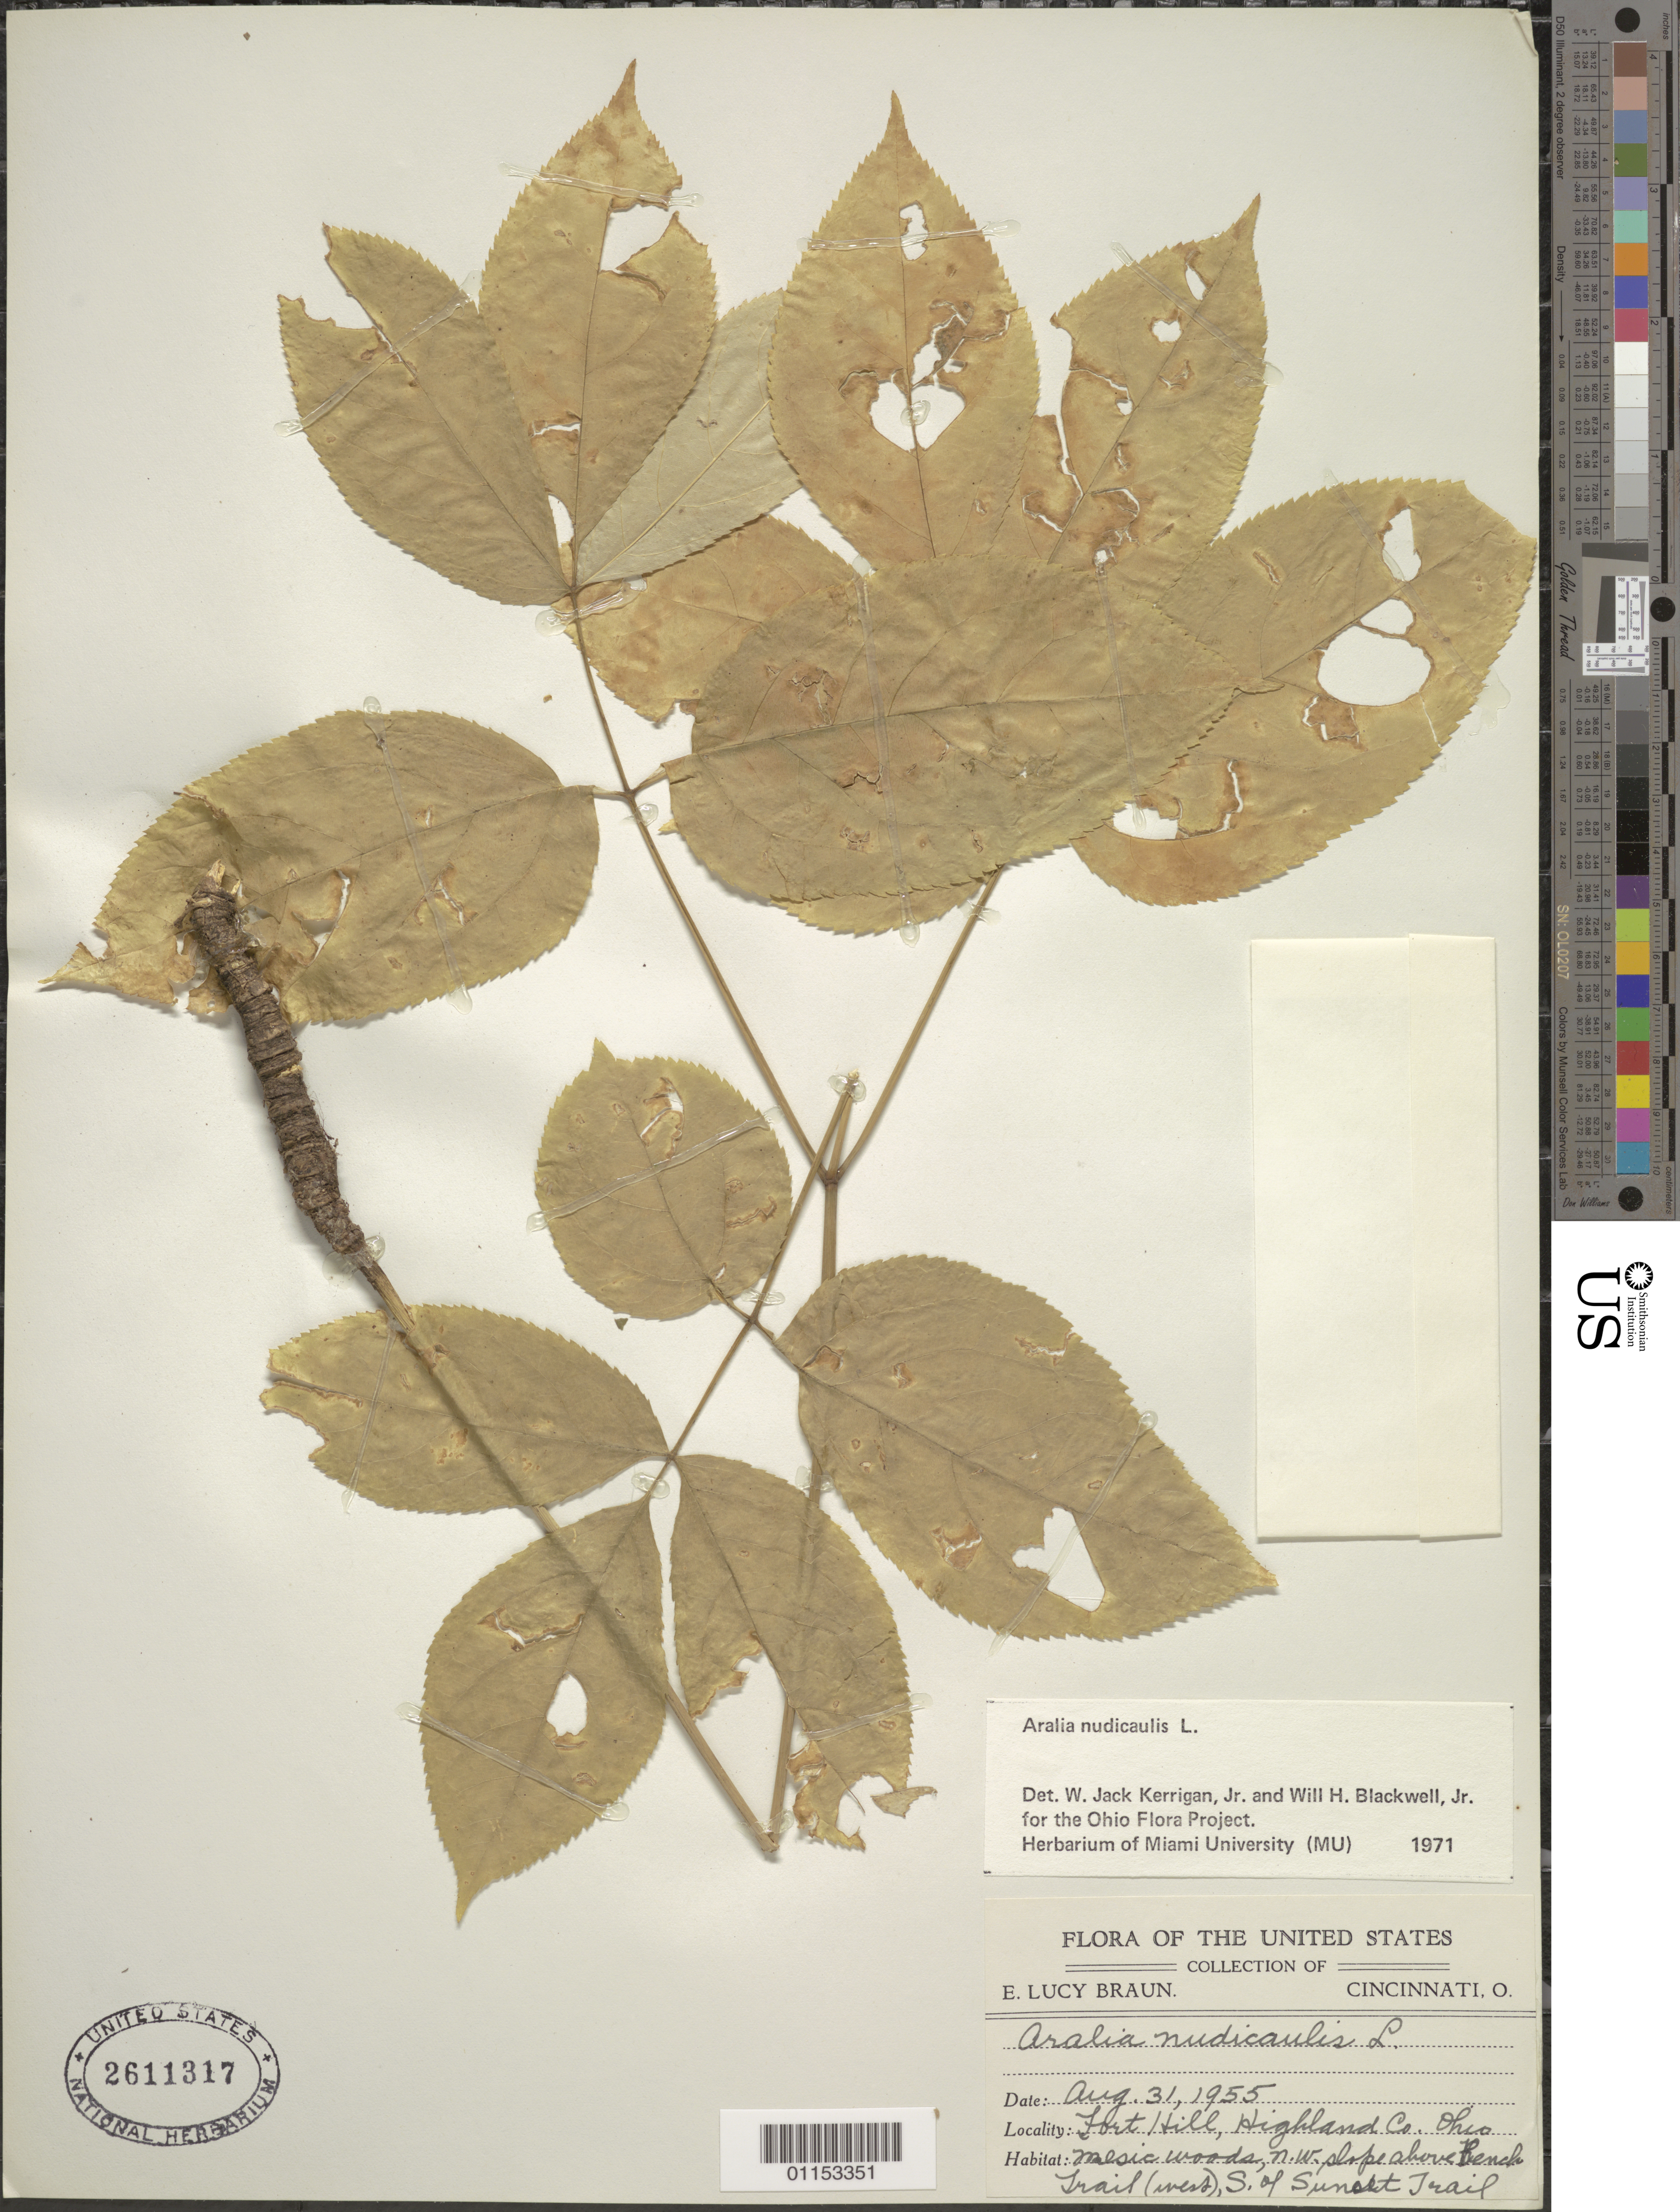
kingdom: Plantae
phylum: Tracheophyta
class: Magnoliopsida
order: Apiales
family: Araliaceae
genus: Aralia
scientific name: Aralia nudicaulis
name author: L.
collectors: E. L. Braun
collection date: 1955-08-31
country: United States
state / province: Ohio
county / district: Highland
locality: NW slope above Bench Trail (W), S of Sunset Trail.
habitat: Mesic woods.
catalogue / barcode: US 2611317